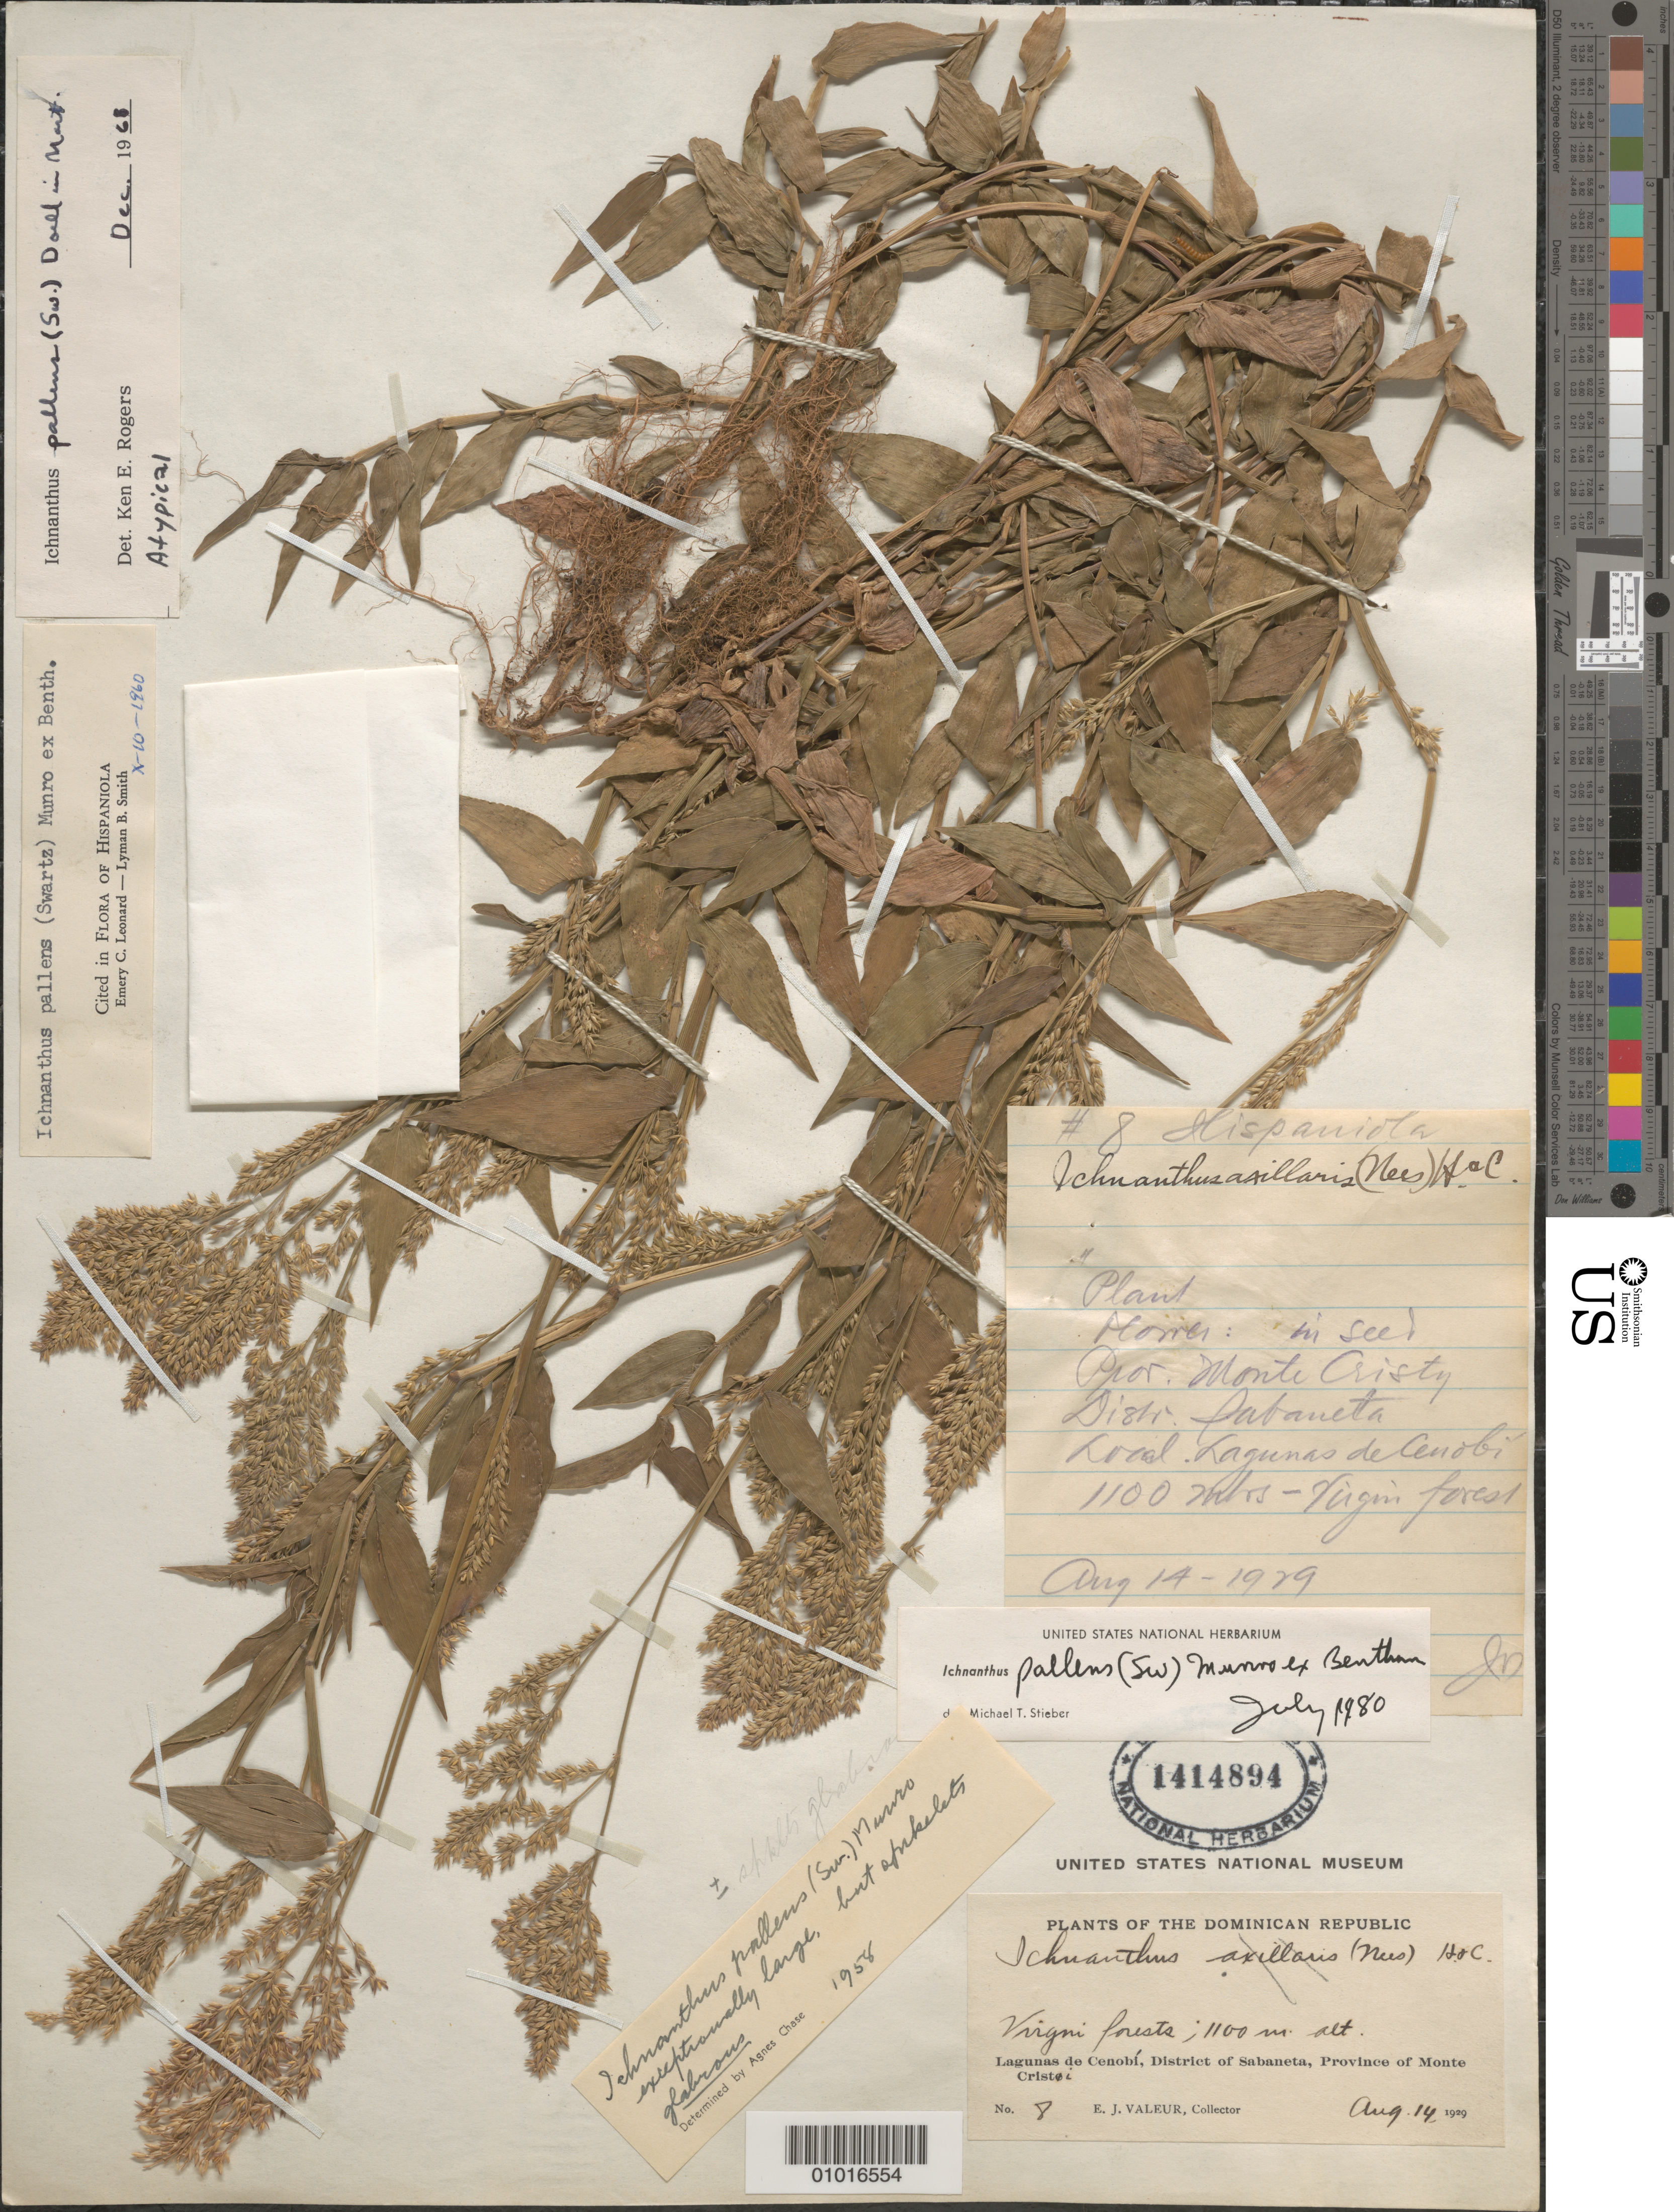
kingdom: Plantae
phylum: Tracheophyta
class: Liliopsida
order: Poales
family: Poaceae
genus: Ichnanthus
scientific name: Ichnanthus pallens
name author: (Sw.) Munro ex Benth.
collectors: E. Valeur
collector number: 8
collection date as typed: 14 Aug 1929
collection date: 1929-08-14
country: Dominican Republic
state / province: Monte Cristi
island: Hispaniola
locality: Lagunas de Cenobi, Virgini forests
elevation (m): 1100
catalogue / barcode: US 1414894